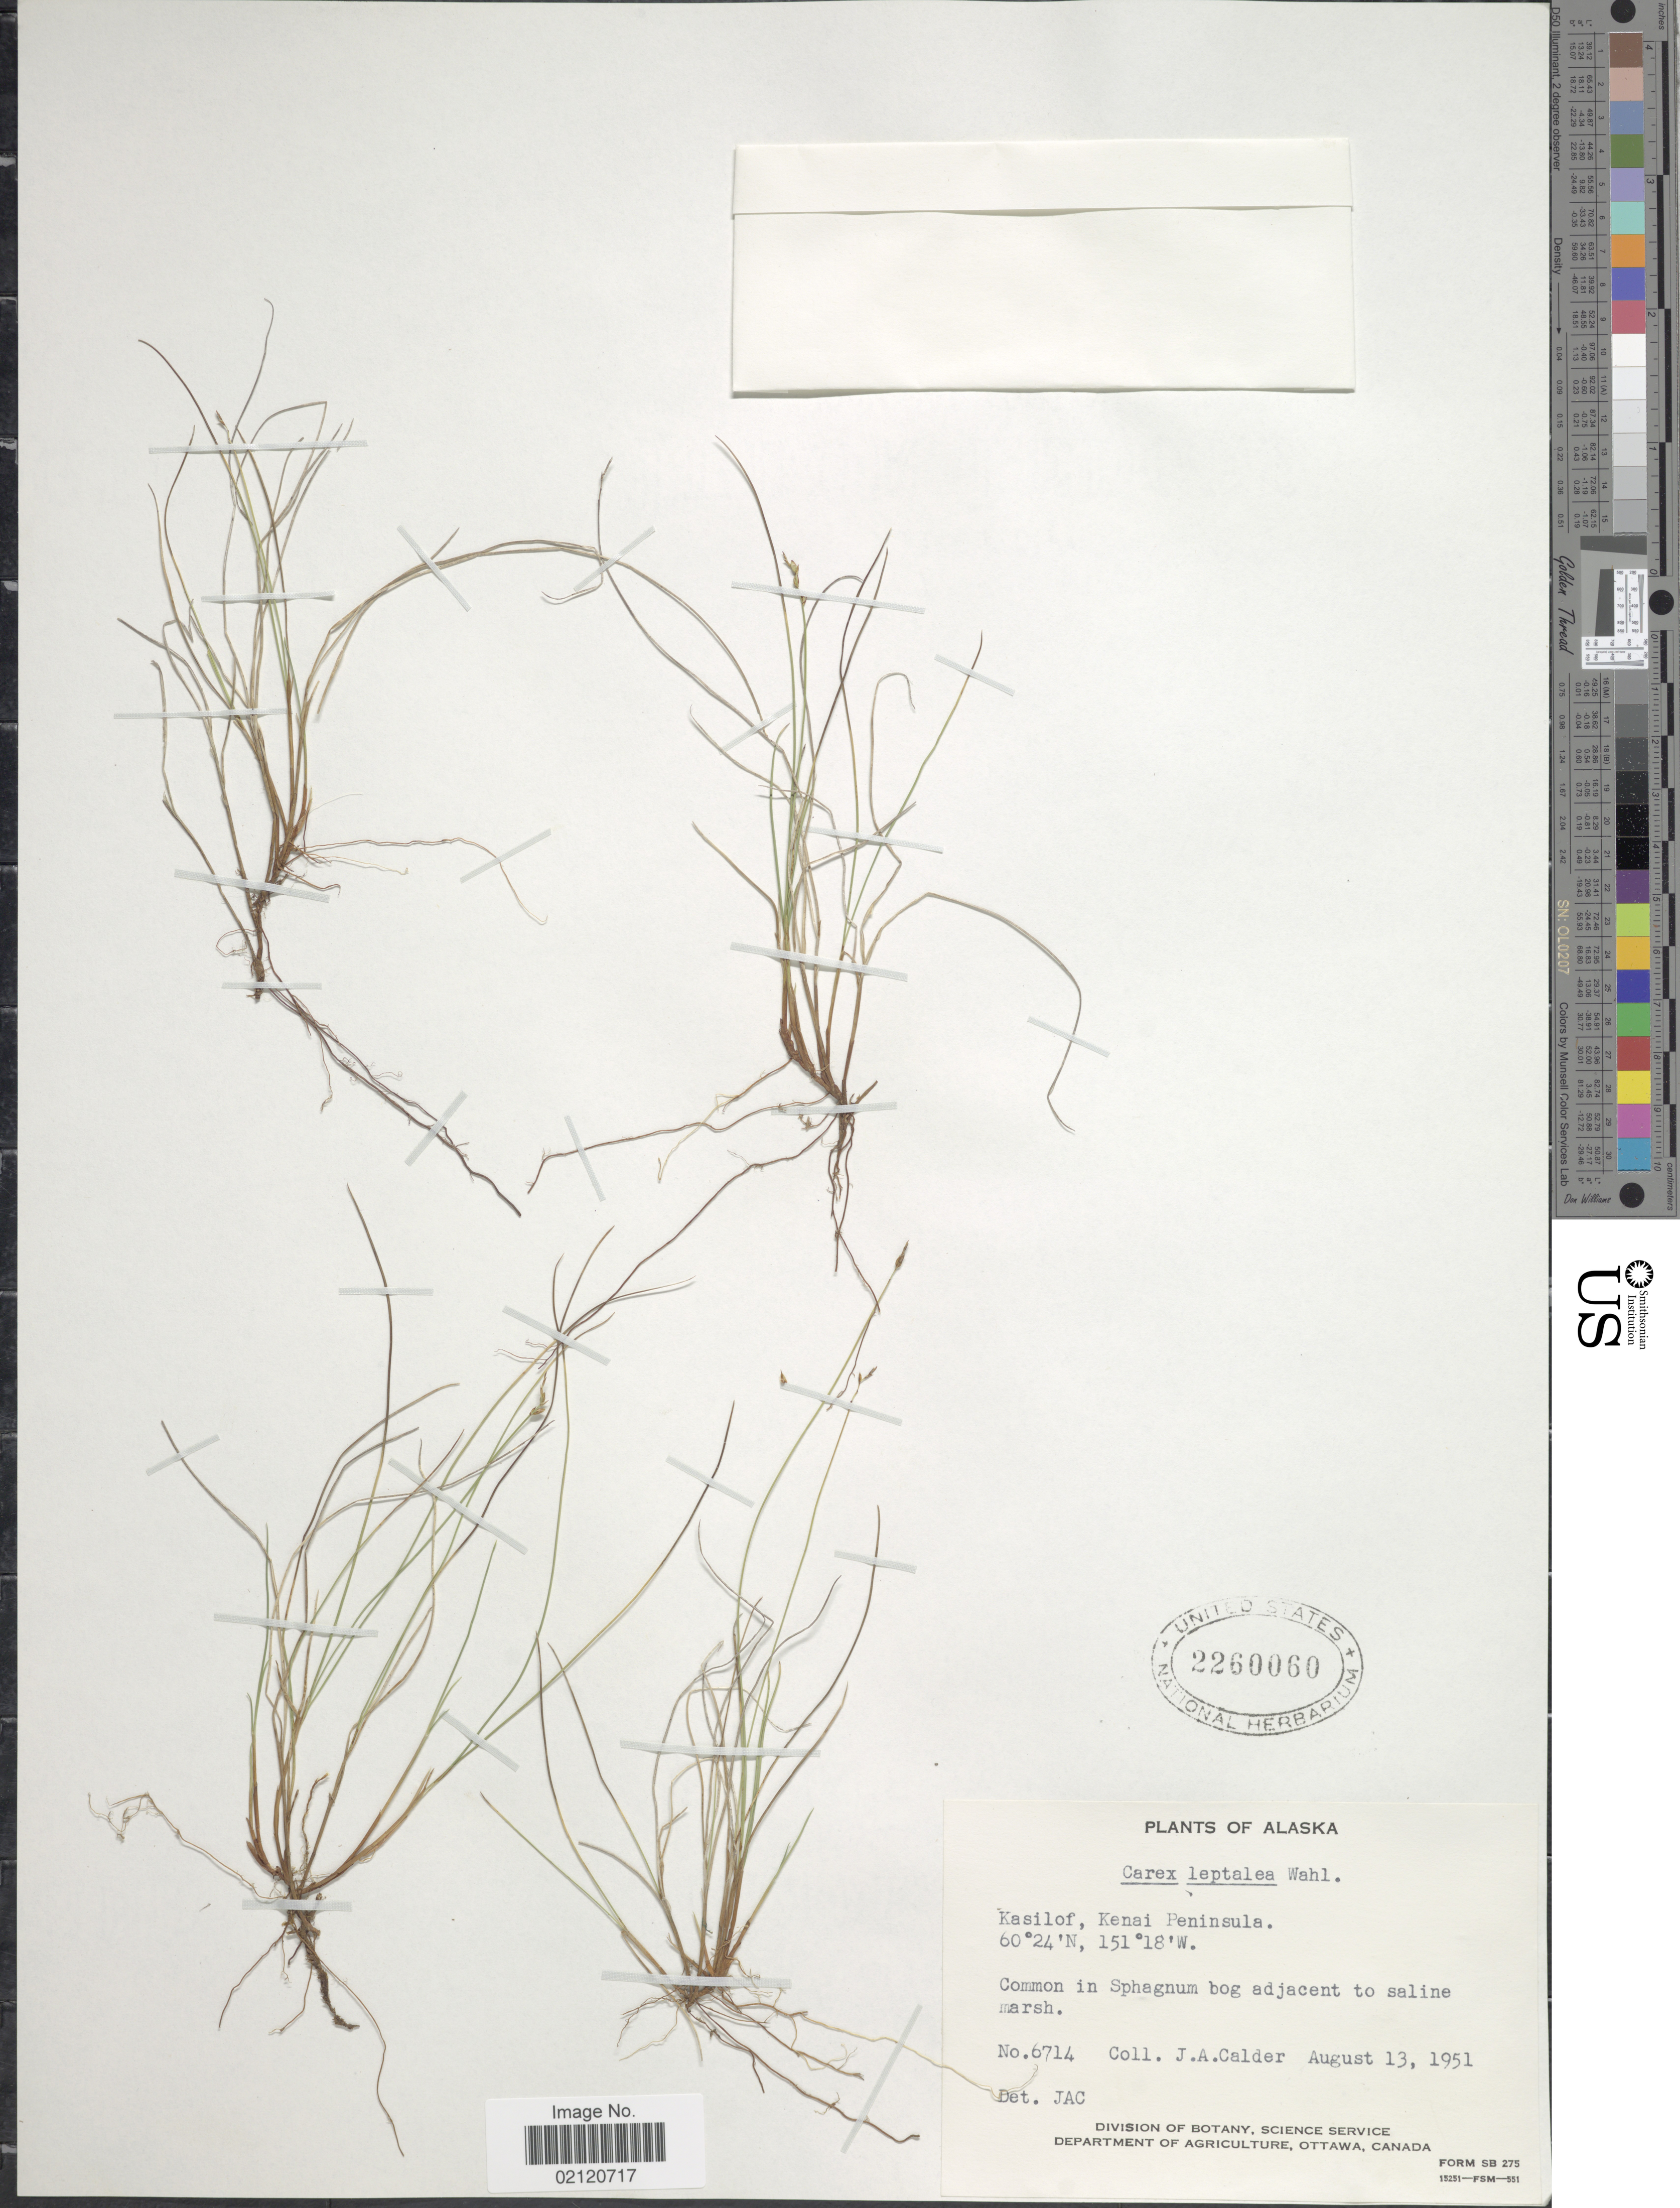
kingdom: Plantae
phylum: Tracheophyta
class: Liliopsida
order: Poales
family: Cyperaceae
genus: Carex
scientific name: Carex leptalea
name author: Wahlenb.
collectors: J. A. Calder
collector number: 6714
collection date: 1951-08-13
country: United States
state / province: Alaska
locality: Kasilof, Kenai Peninsula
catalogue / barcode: US 2260060